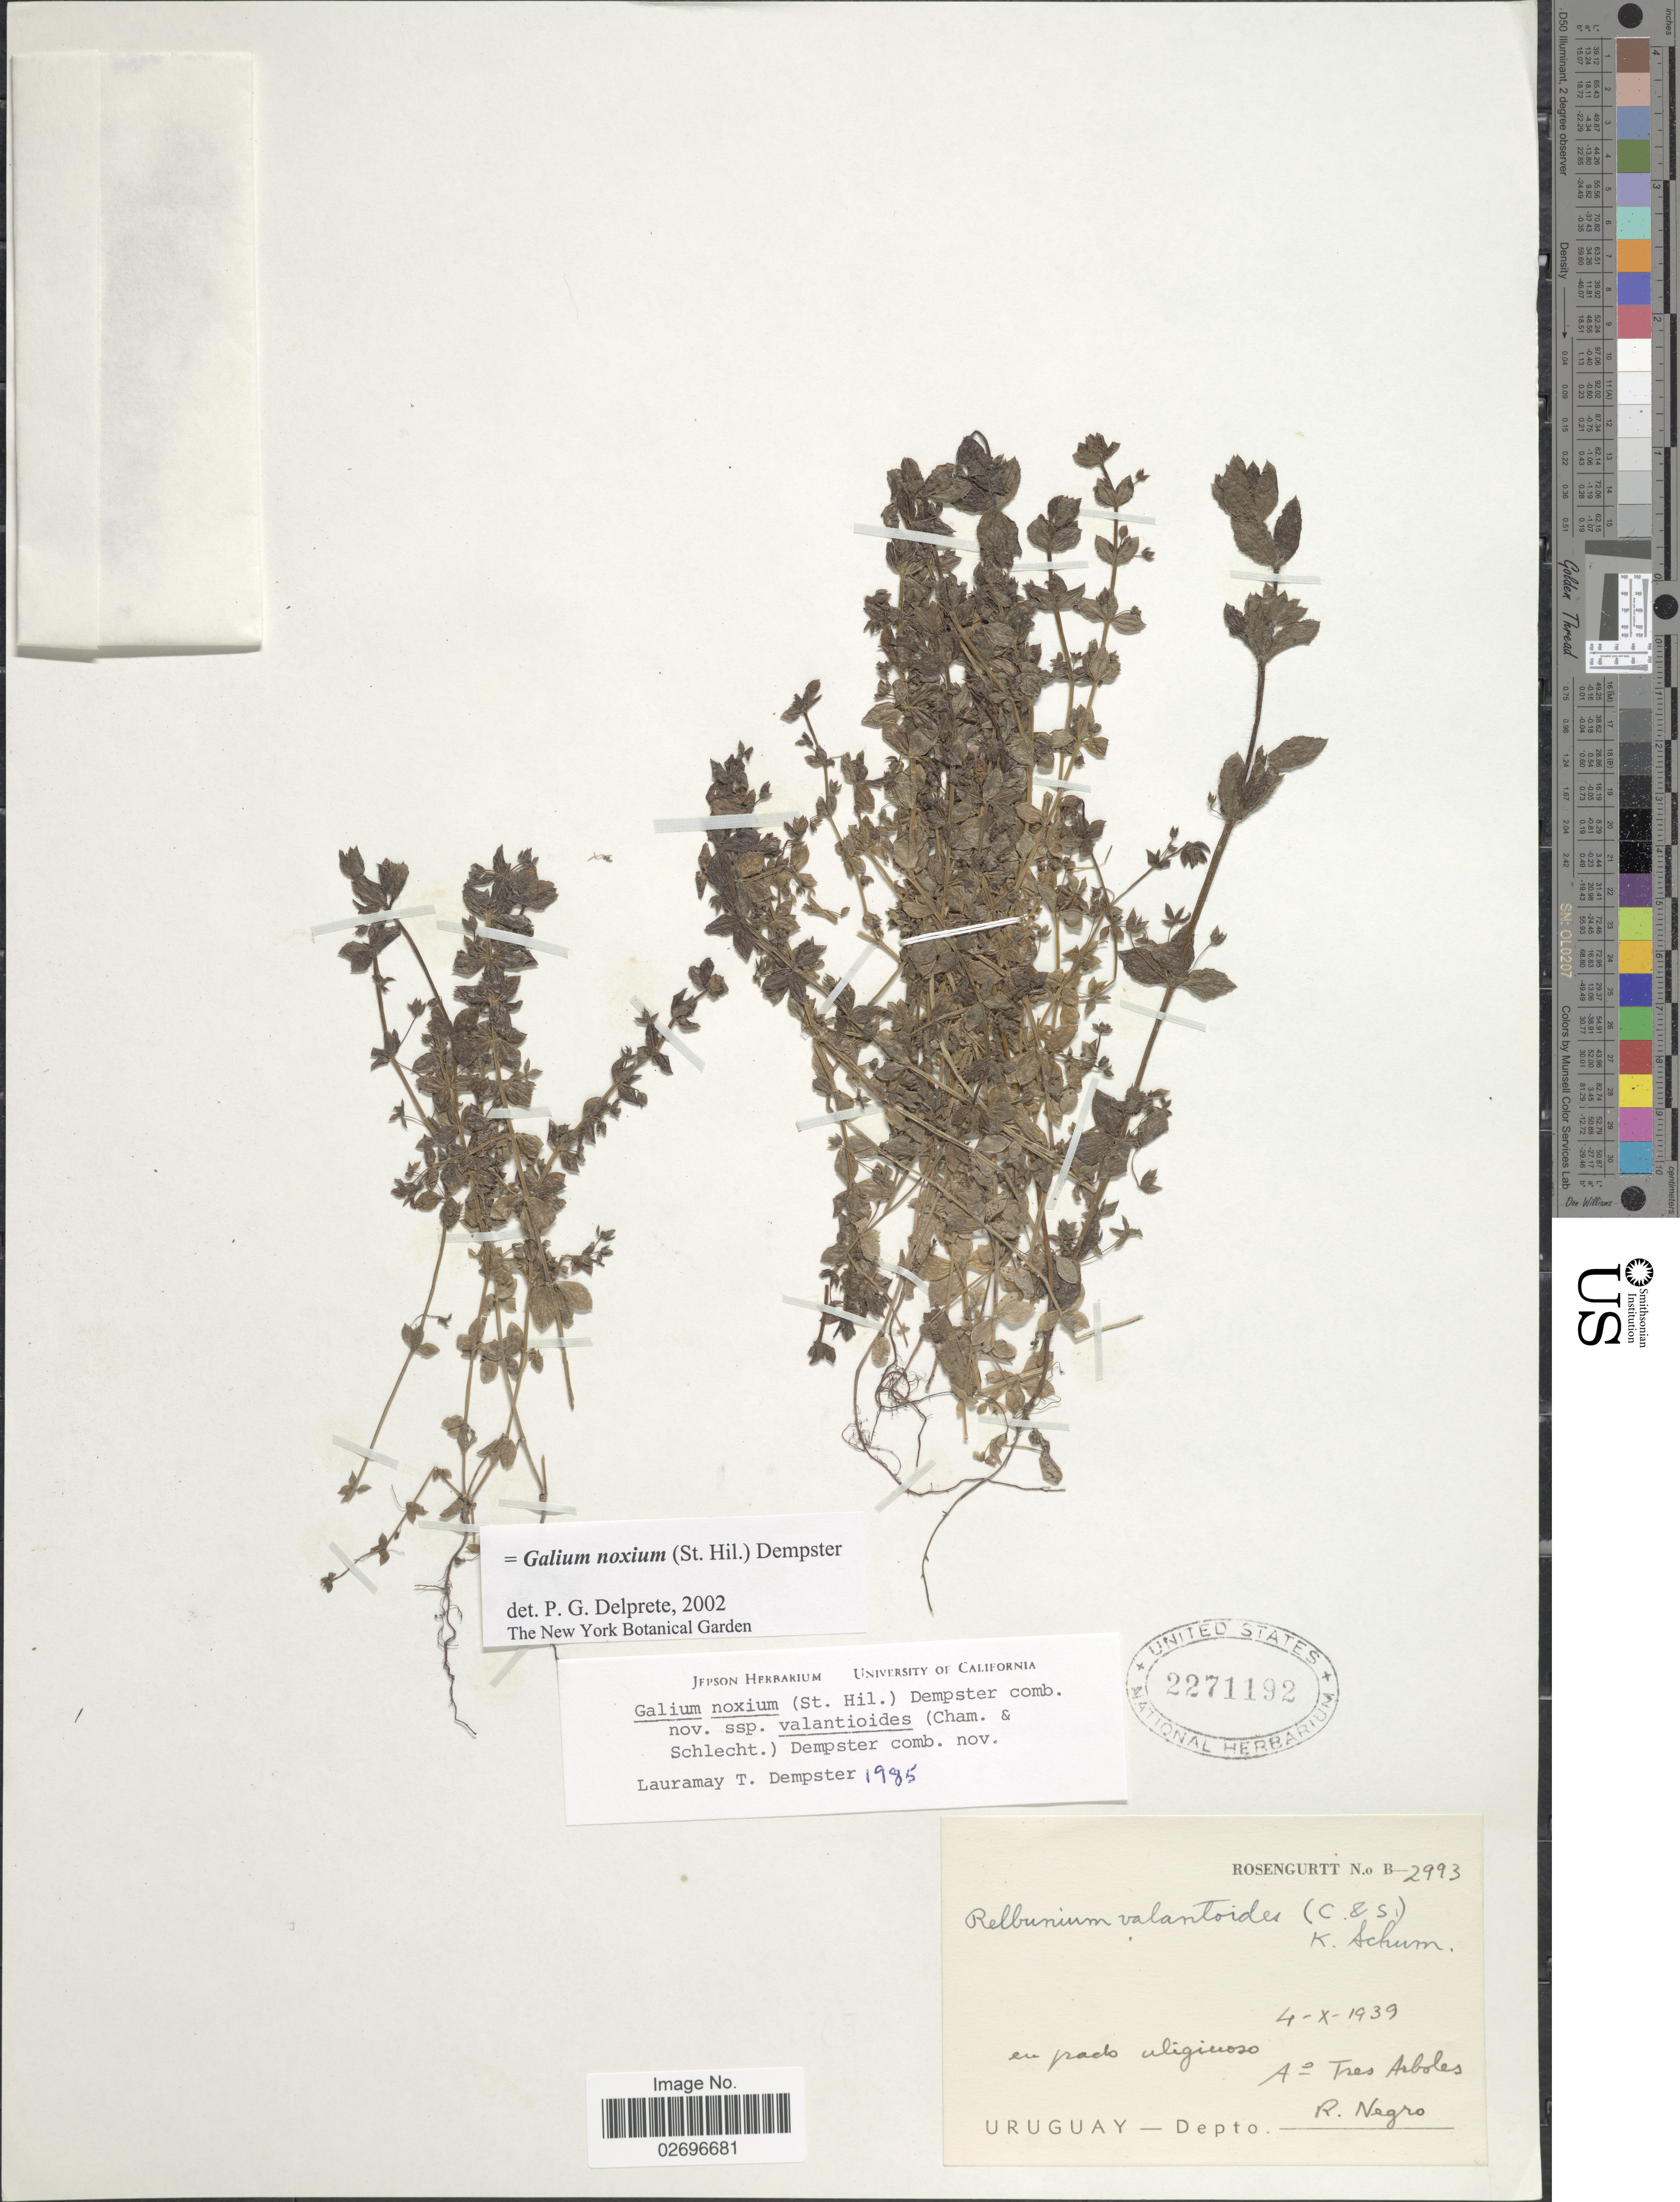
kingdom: Plantae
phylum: Tracheophyta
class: Magnoliopsida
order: Gentianales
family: Rubiaceae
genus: Galium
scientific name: Galium noxium subsp. valantioides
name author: (Cham. & Schltdl.) Dempster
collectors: Rosengurtt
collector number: B-2993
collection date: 1939-10-04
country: Uruguay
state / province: Rio Negro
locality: Ao. Tres Arboles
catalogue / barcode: US 2271192